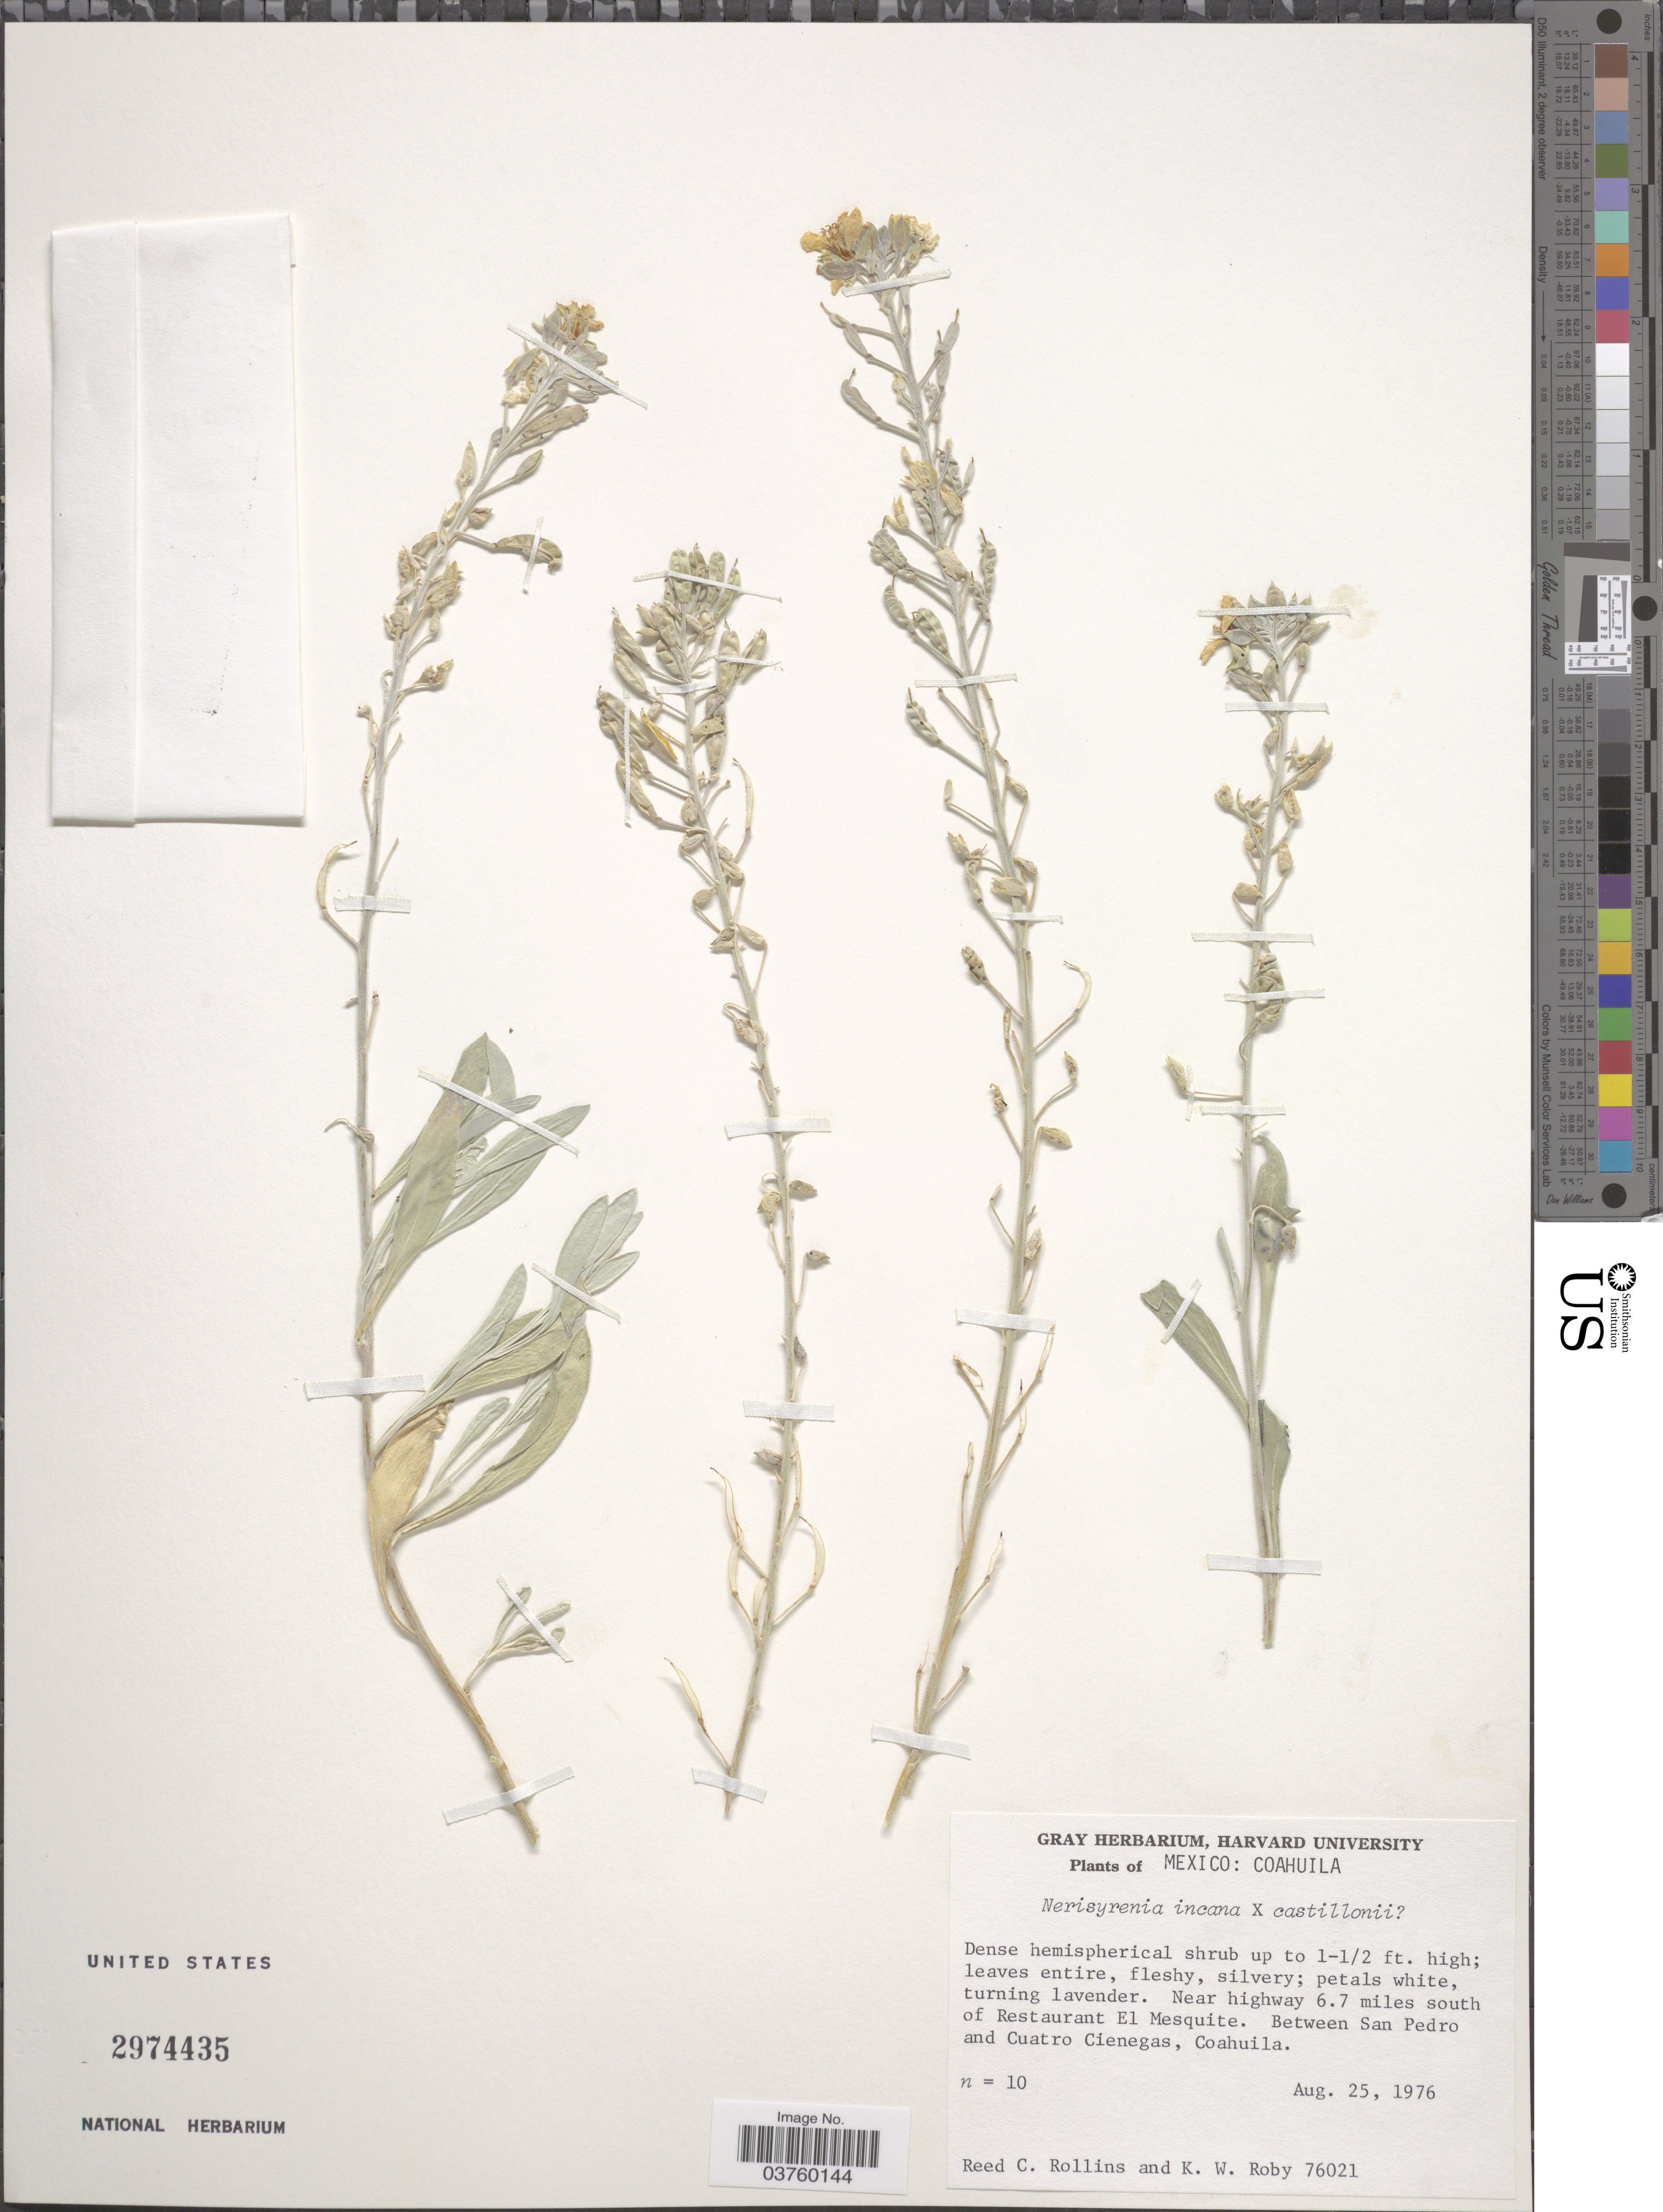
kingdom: Plantae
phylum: Tracheophyta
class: Magnoliopsida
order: Brassicales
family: Brassicaceae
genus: Nerisyrenia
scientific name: Nerisyrenia incana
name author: Rollins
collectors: R. C. Rollins & K. W. Roby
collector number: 76021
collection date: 1976-08-25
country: Mexico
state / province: Coahuila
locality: Near highway 6.7 miles south of Restaurant El Mesquite. Between San Pedro and Cuatro Cienegas.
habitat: near highway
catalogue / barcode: US 2974435